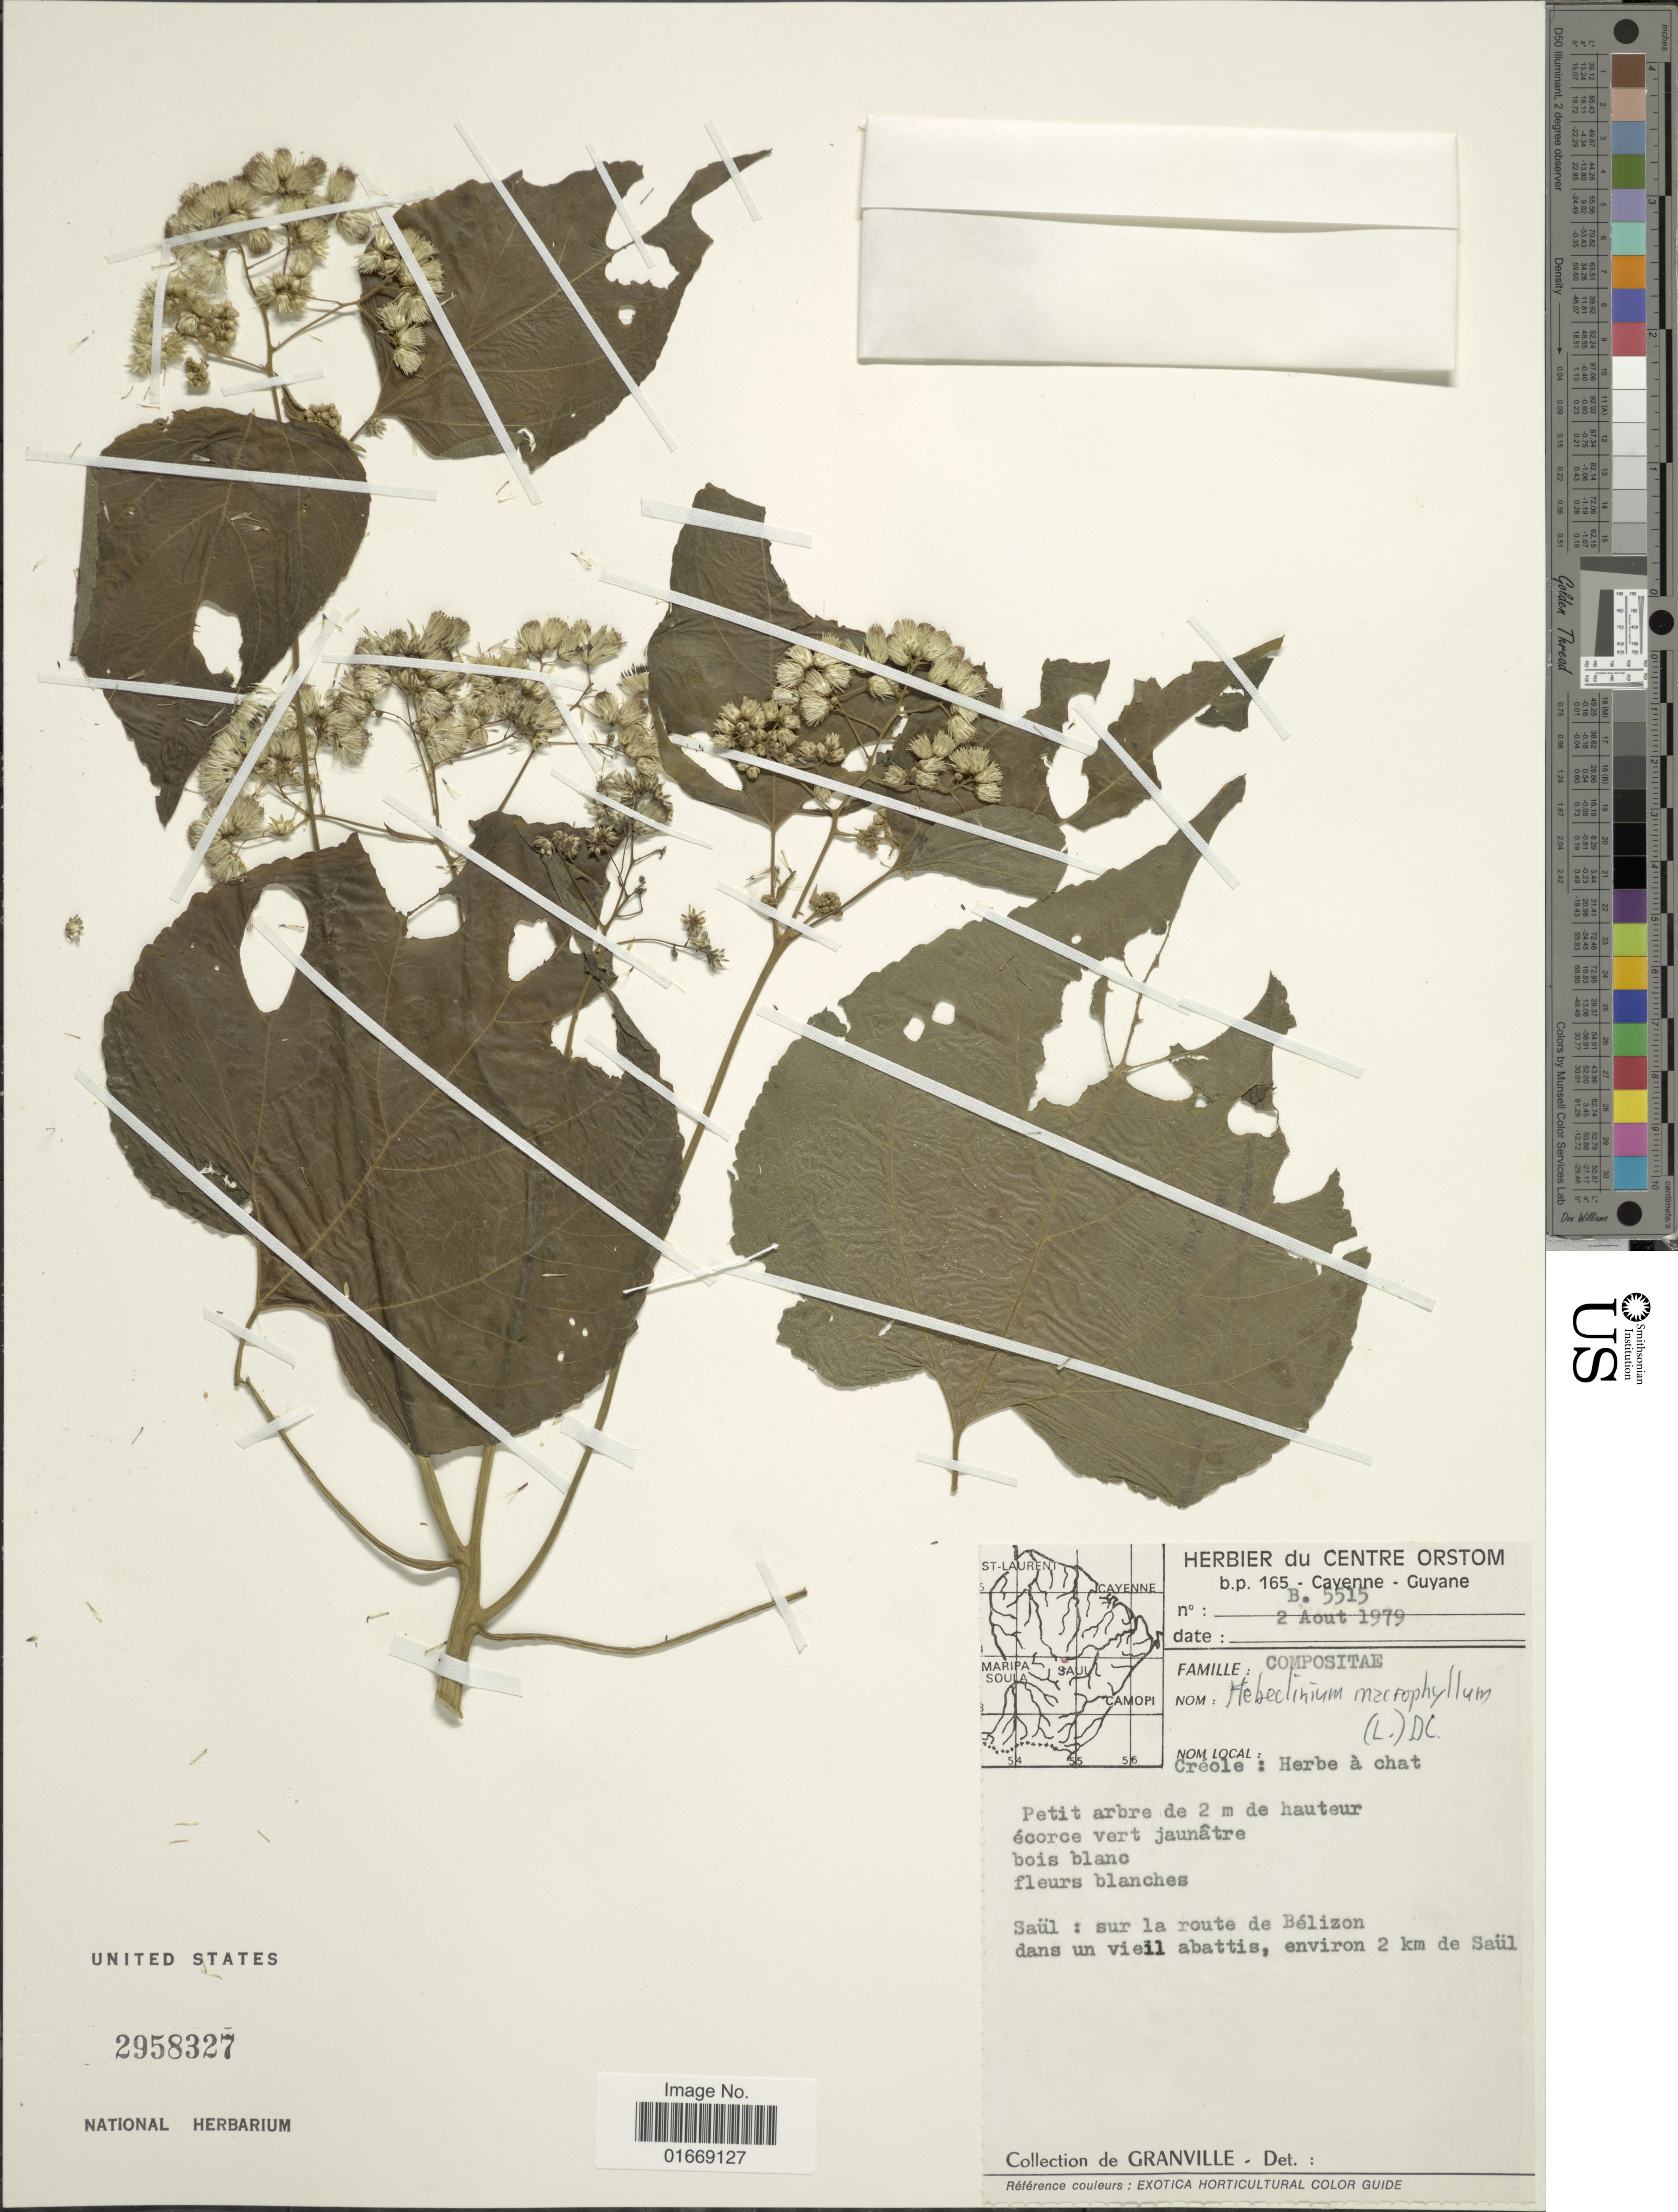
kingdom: Plantae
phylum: Tracheophyta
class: Magnoliopsida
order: Asterales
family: Asteraceae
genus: Hebeclinium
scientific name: Hebeclinium macrophyllum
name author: (L.) DC.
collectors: Granville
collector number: B5515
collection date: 1979-08-02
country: French Guiana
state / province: Cayenne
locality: Saul, sur la route de Belizon dans un vieil abattis, environ 2 km de Saul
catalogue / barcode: US 2958327